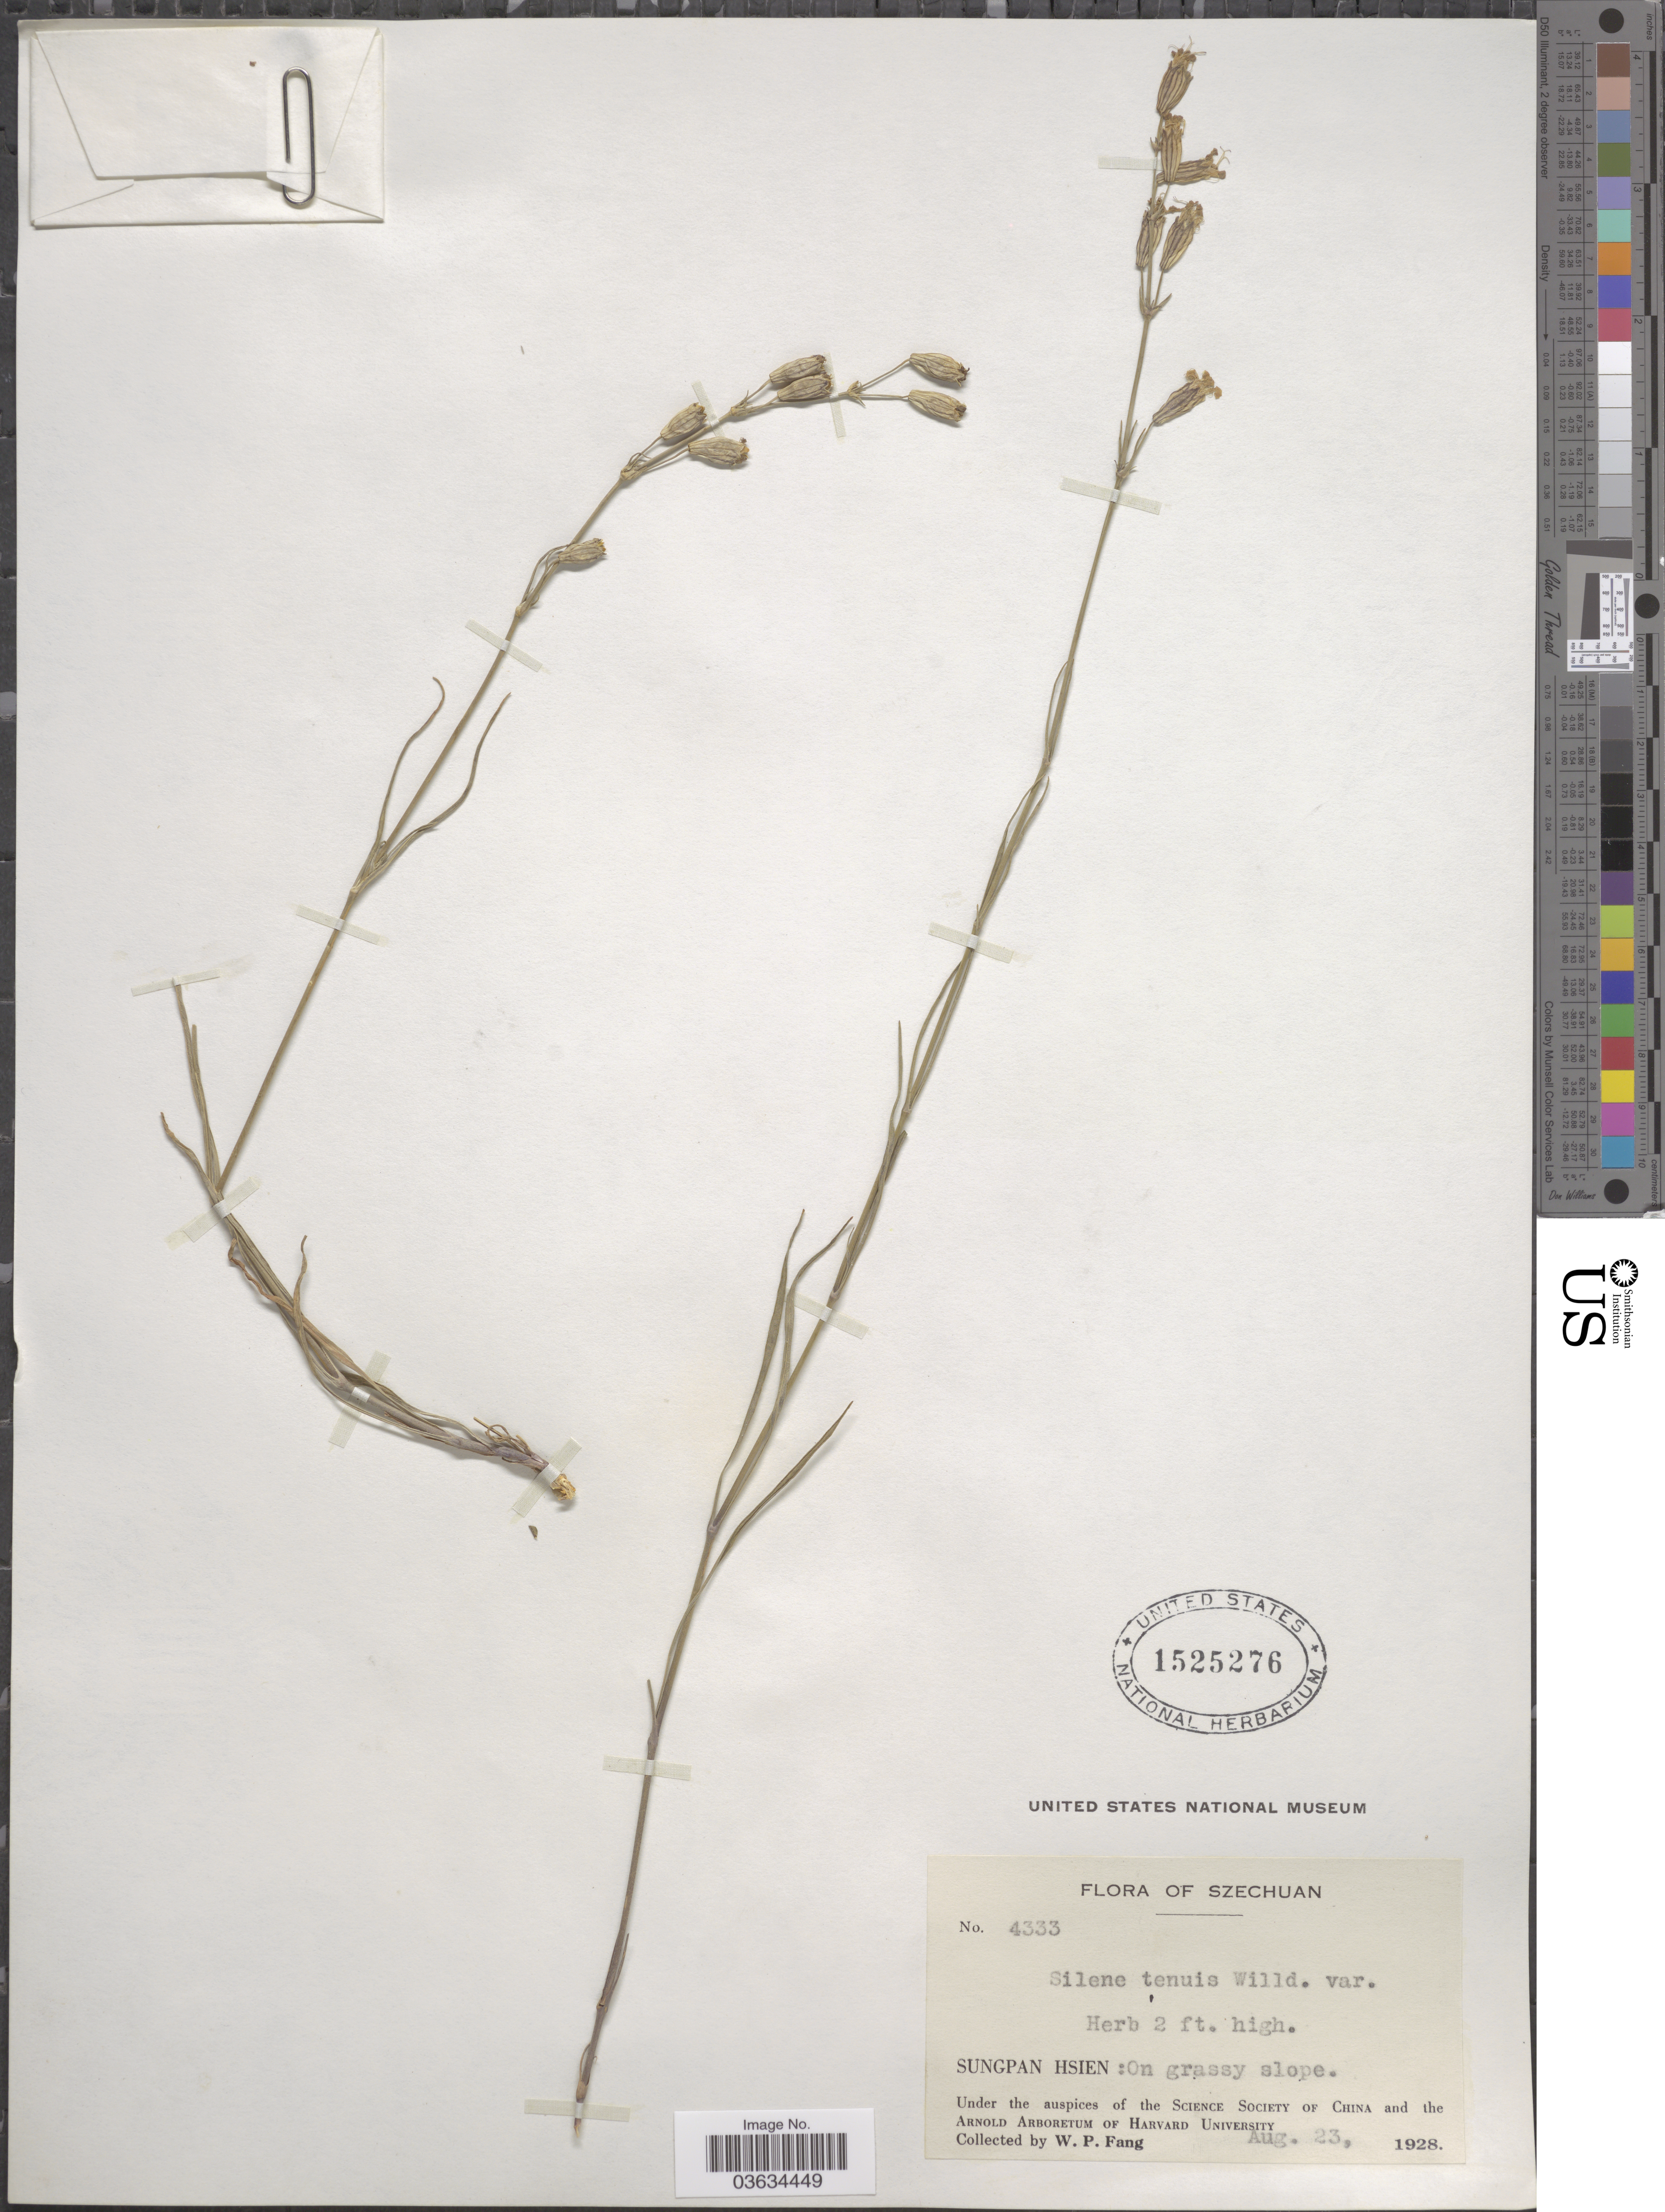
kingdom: Plantae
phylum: Tracheophyta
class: Magnoliopsida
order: Caryophyllales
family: Caryophyllaceae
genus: Silene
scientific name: Silene tenuis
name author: Willd.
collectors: W. P. Fang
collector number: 4333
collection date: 1928-08-23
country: China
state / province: Sichuan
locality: Szechuan. Sungpan Hsien: On grassy slope.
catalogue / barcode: US 1525276